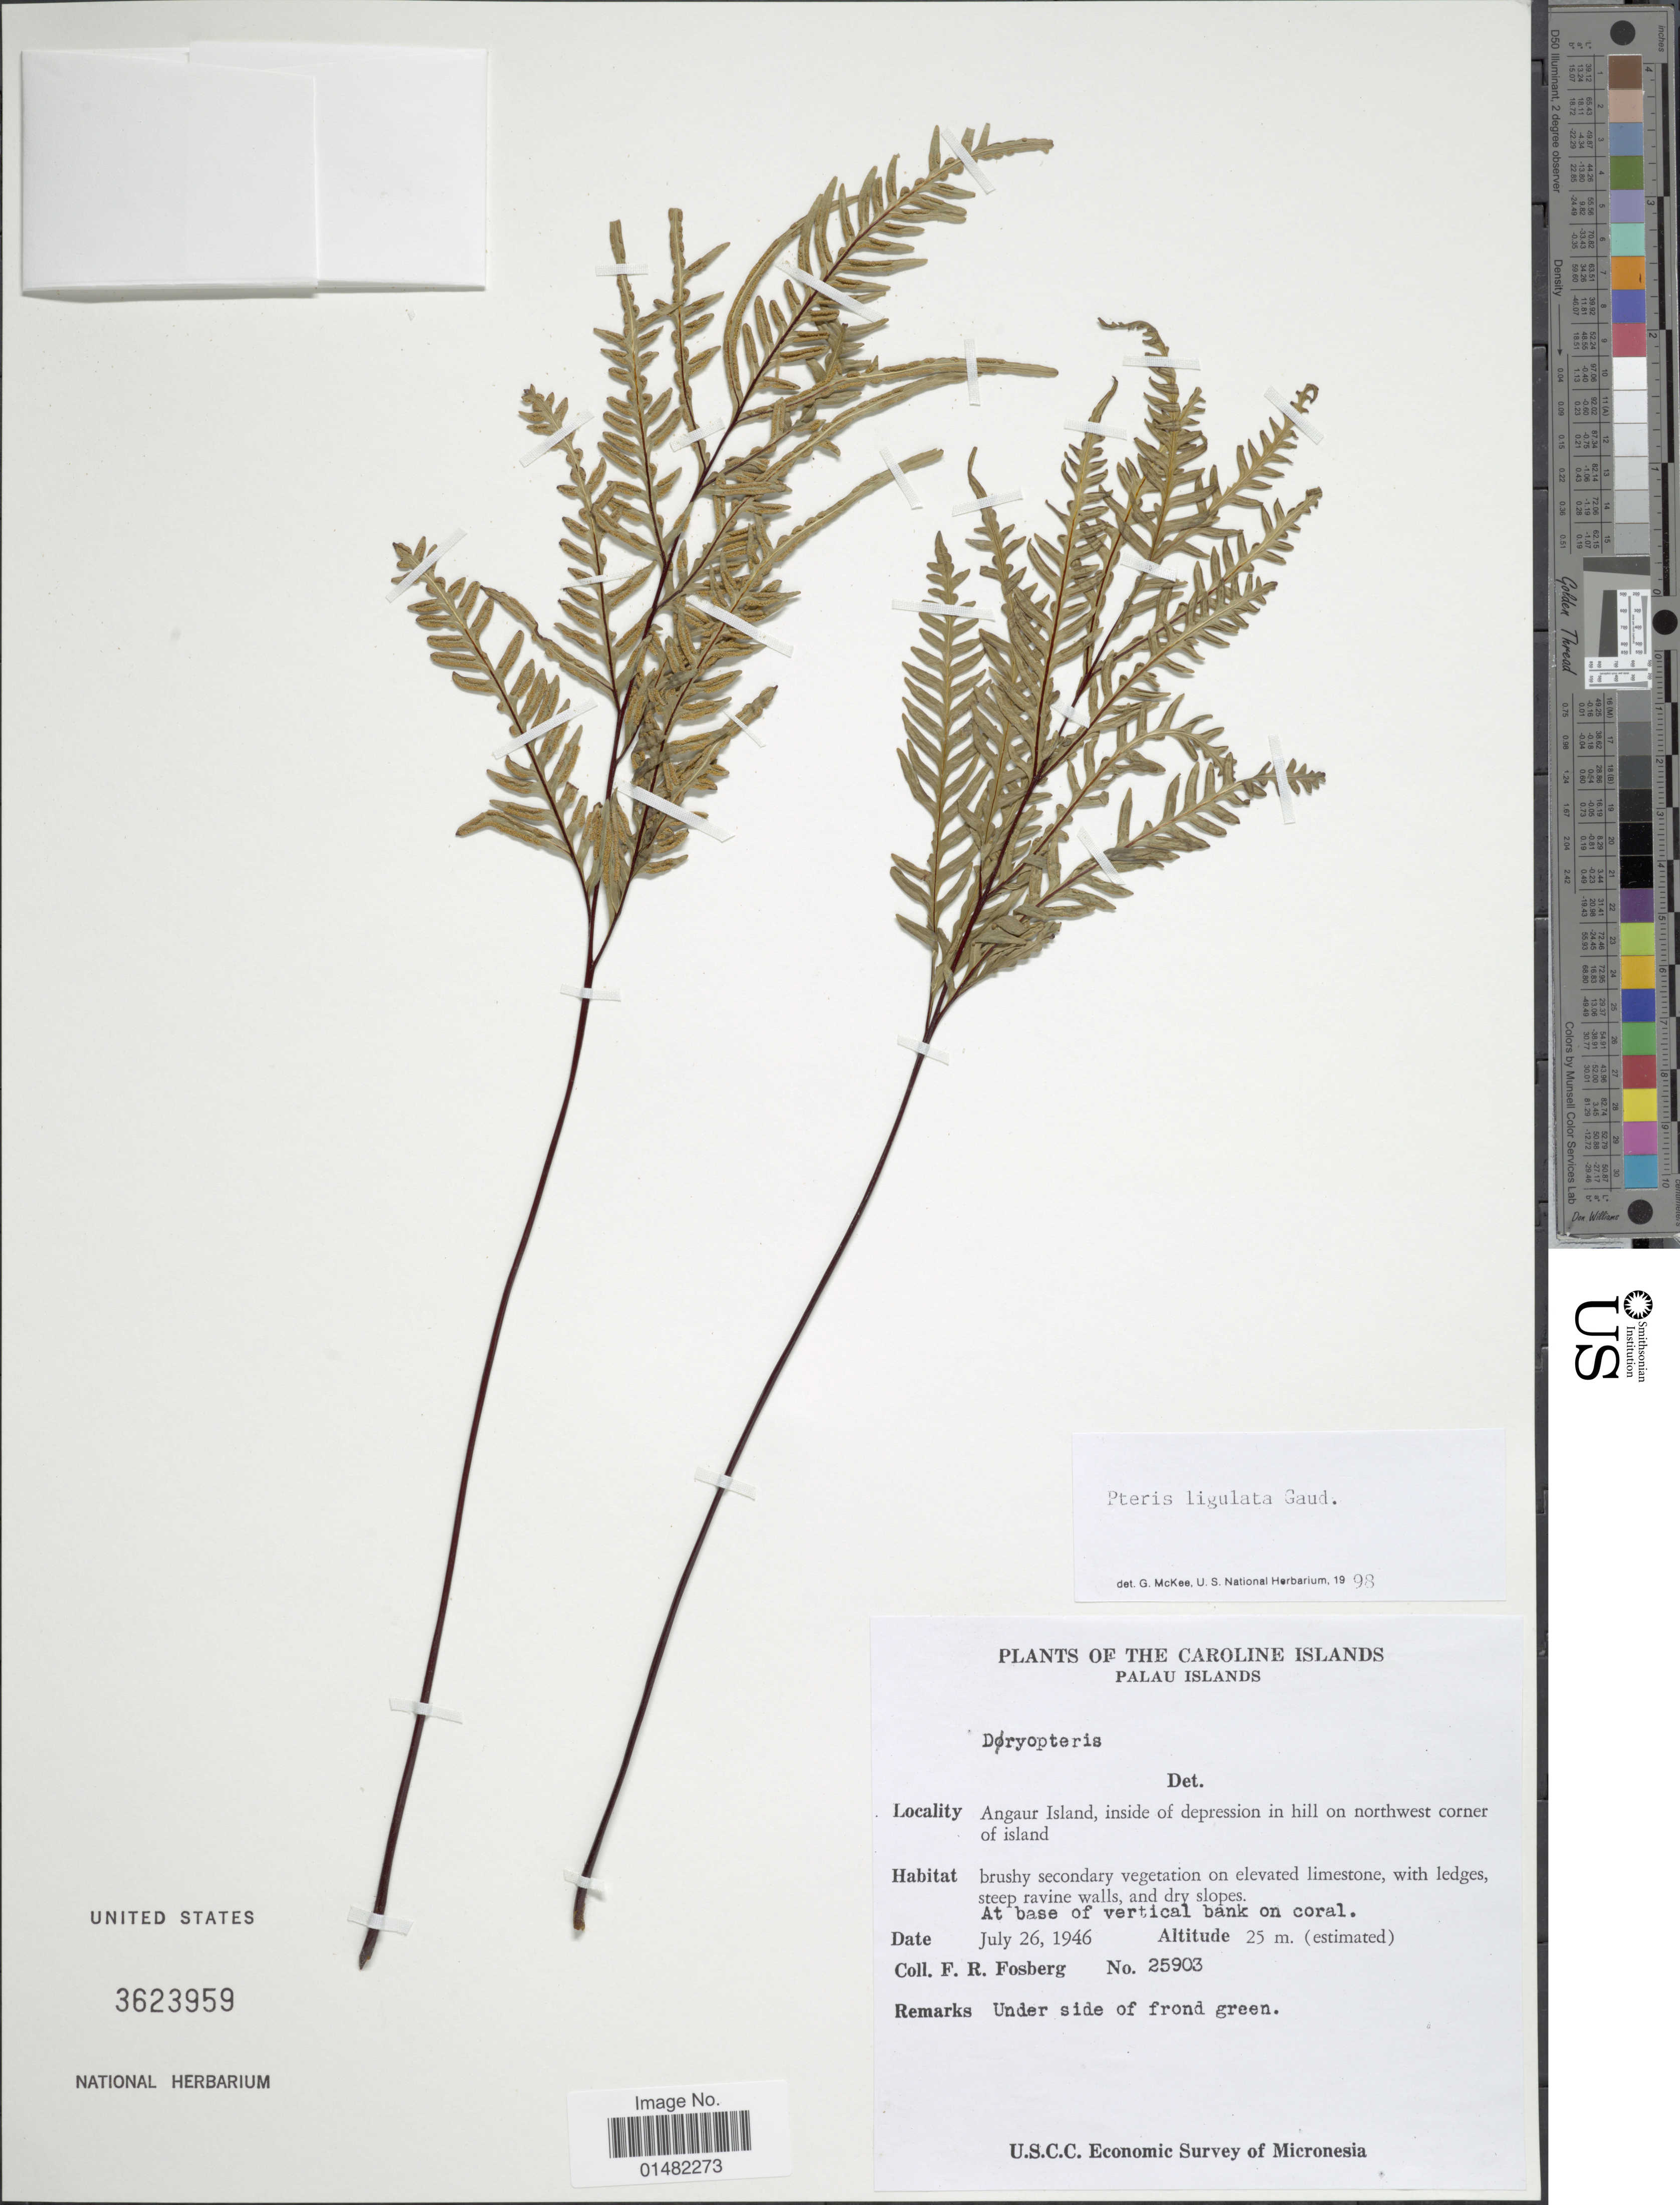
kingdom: Plantae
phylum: Tracheophyta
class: Polypodiopsida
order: Polypodiales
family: Pteridaceae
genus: Pteris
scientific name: Pteris ligulata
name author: Gaudich.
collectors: F. R. Fosberg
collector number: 25903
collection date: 1946-07-26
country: Palau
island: Ngeaur [Angaur]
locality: Palau Islands, Angaur Island, inside of depression in hill on northwest corner of island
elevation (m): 25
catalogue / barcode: US 3623959